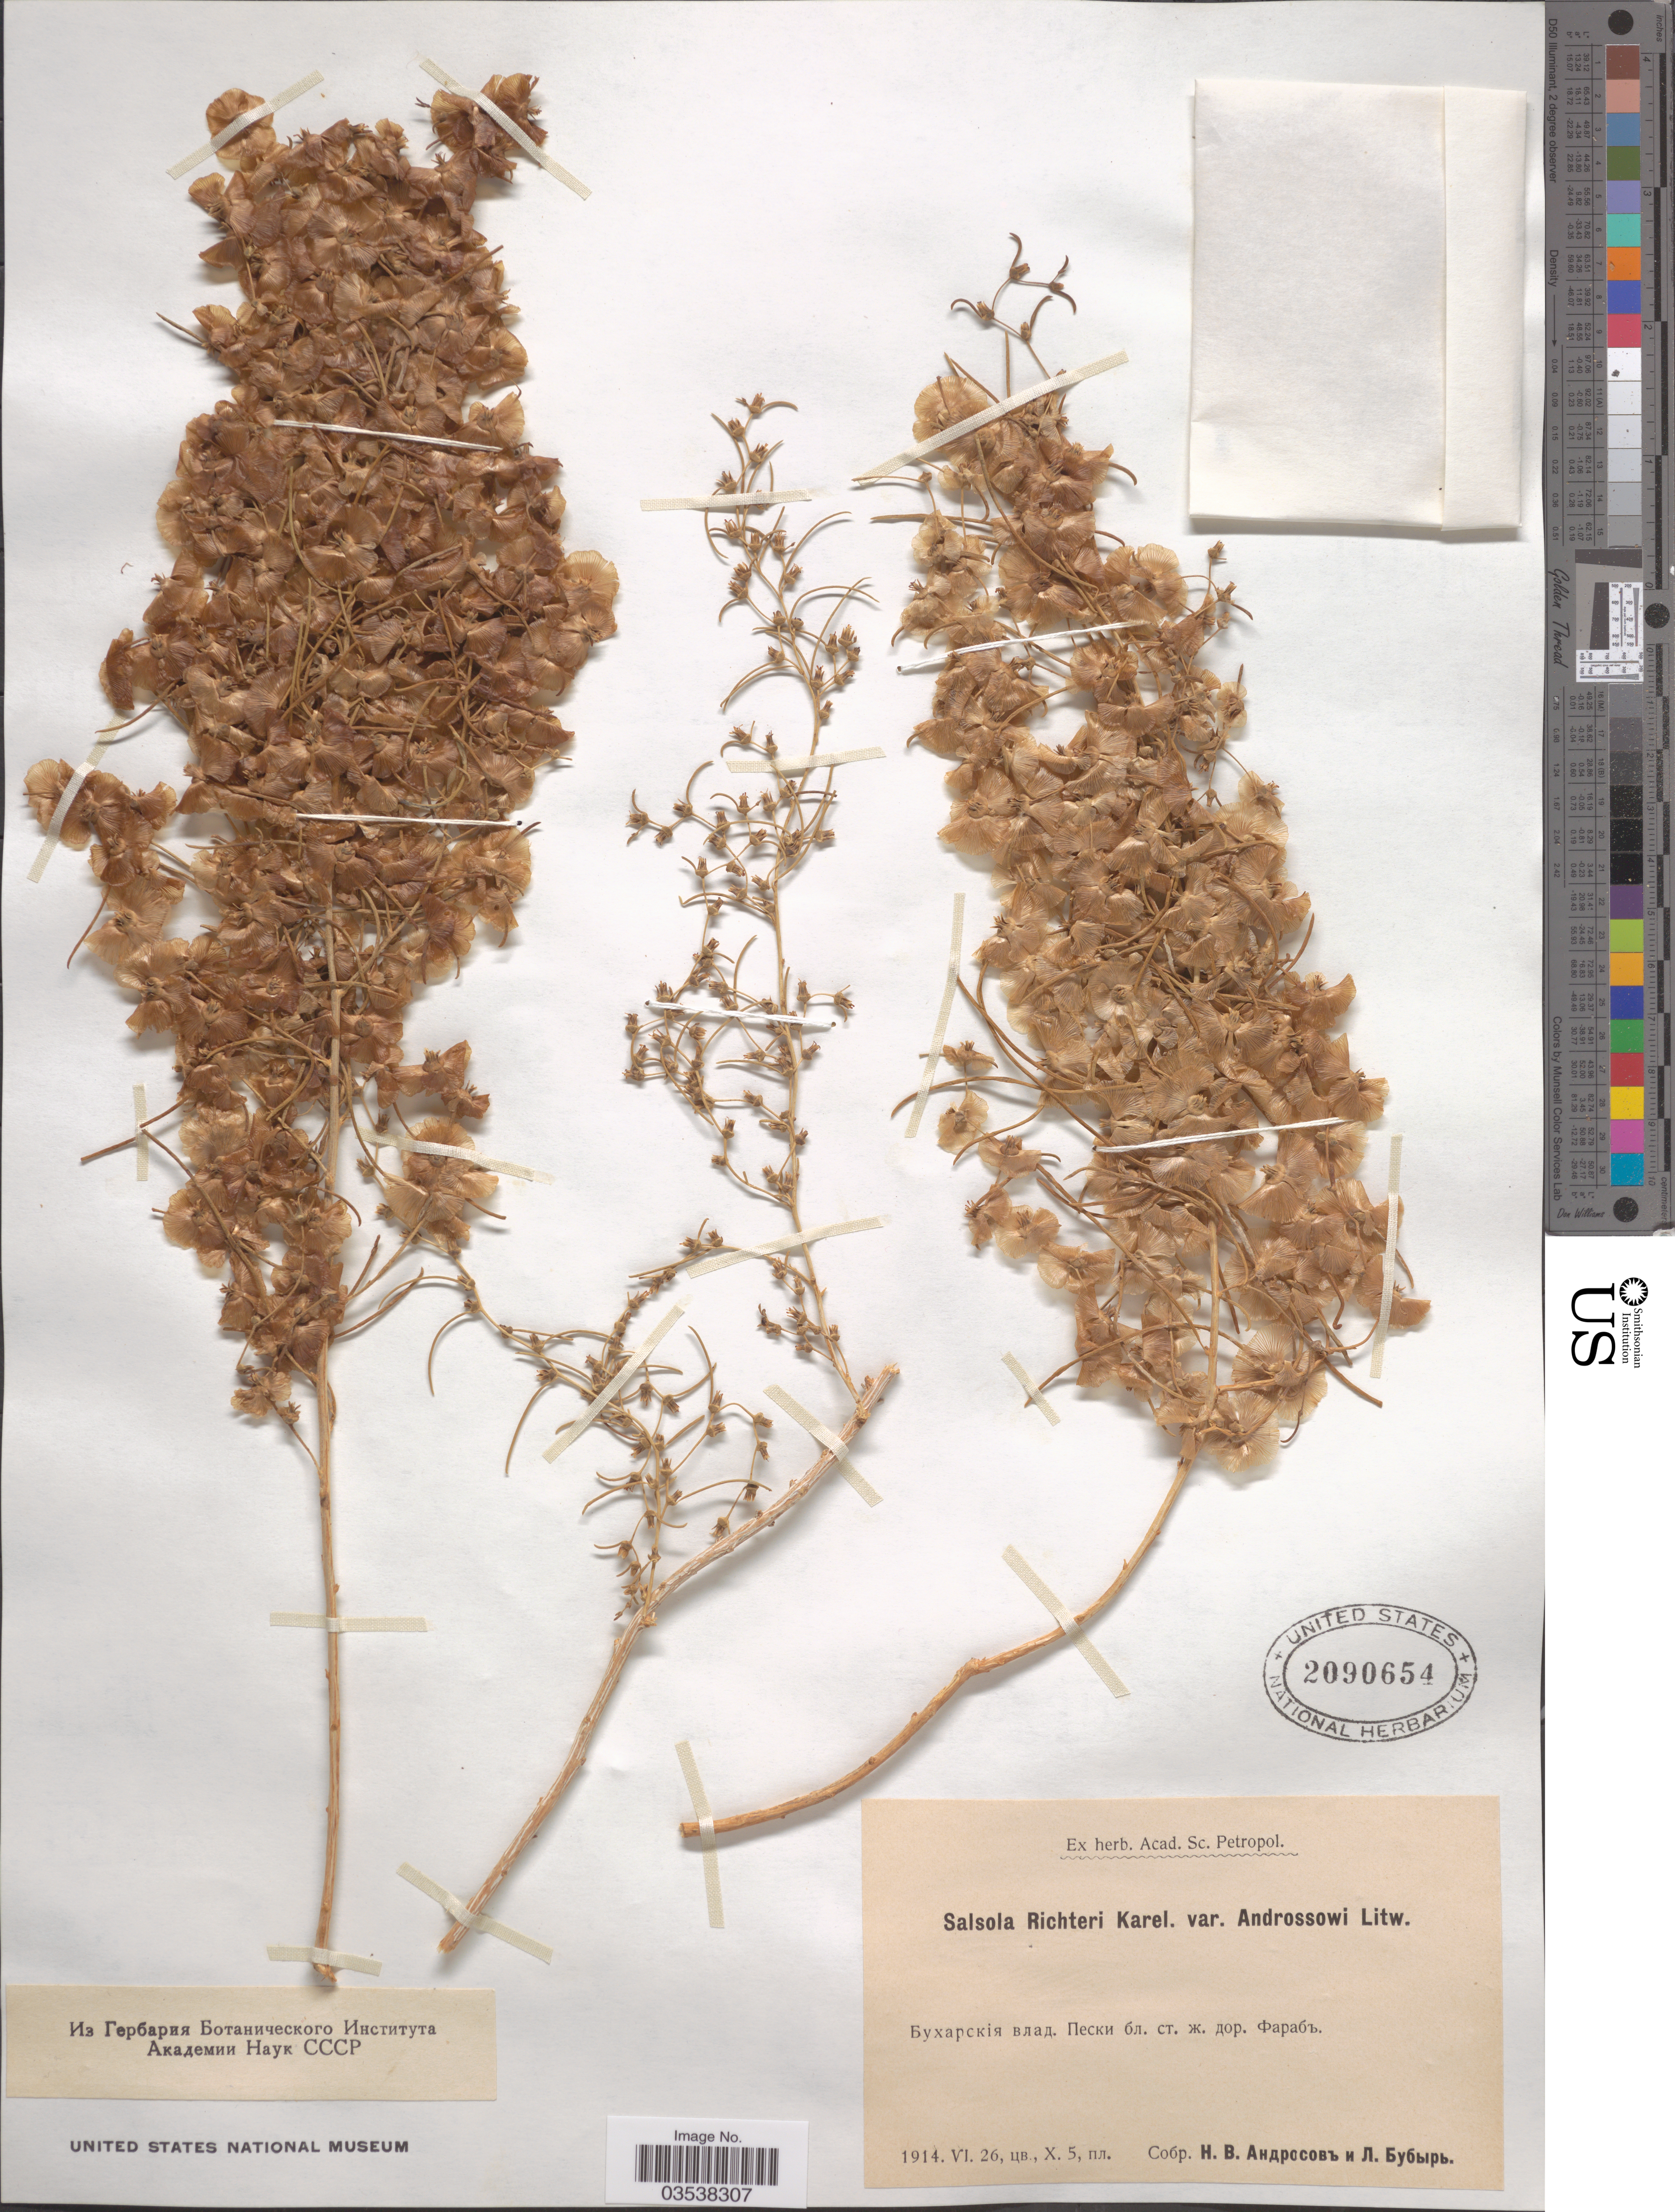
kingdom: Plantae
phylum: Tracheophyta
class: Magnoliopsida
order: Caryophyllales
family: Amaranthaceae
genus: Xylosalsola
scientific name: Xylosalsola richteri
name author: (Moq.) Akhani & Roalson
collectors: N. Androsov & L. Bubyr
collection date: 1914-06-26/1914-10-05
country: Uzbekistan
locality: Farab.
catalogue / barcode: US 2090654